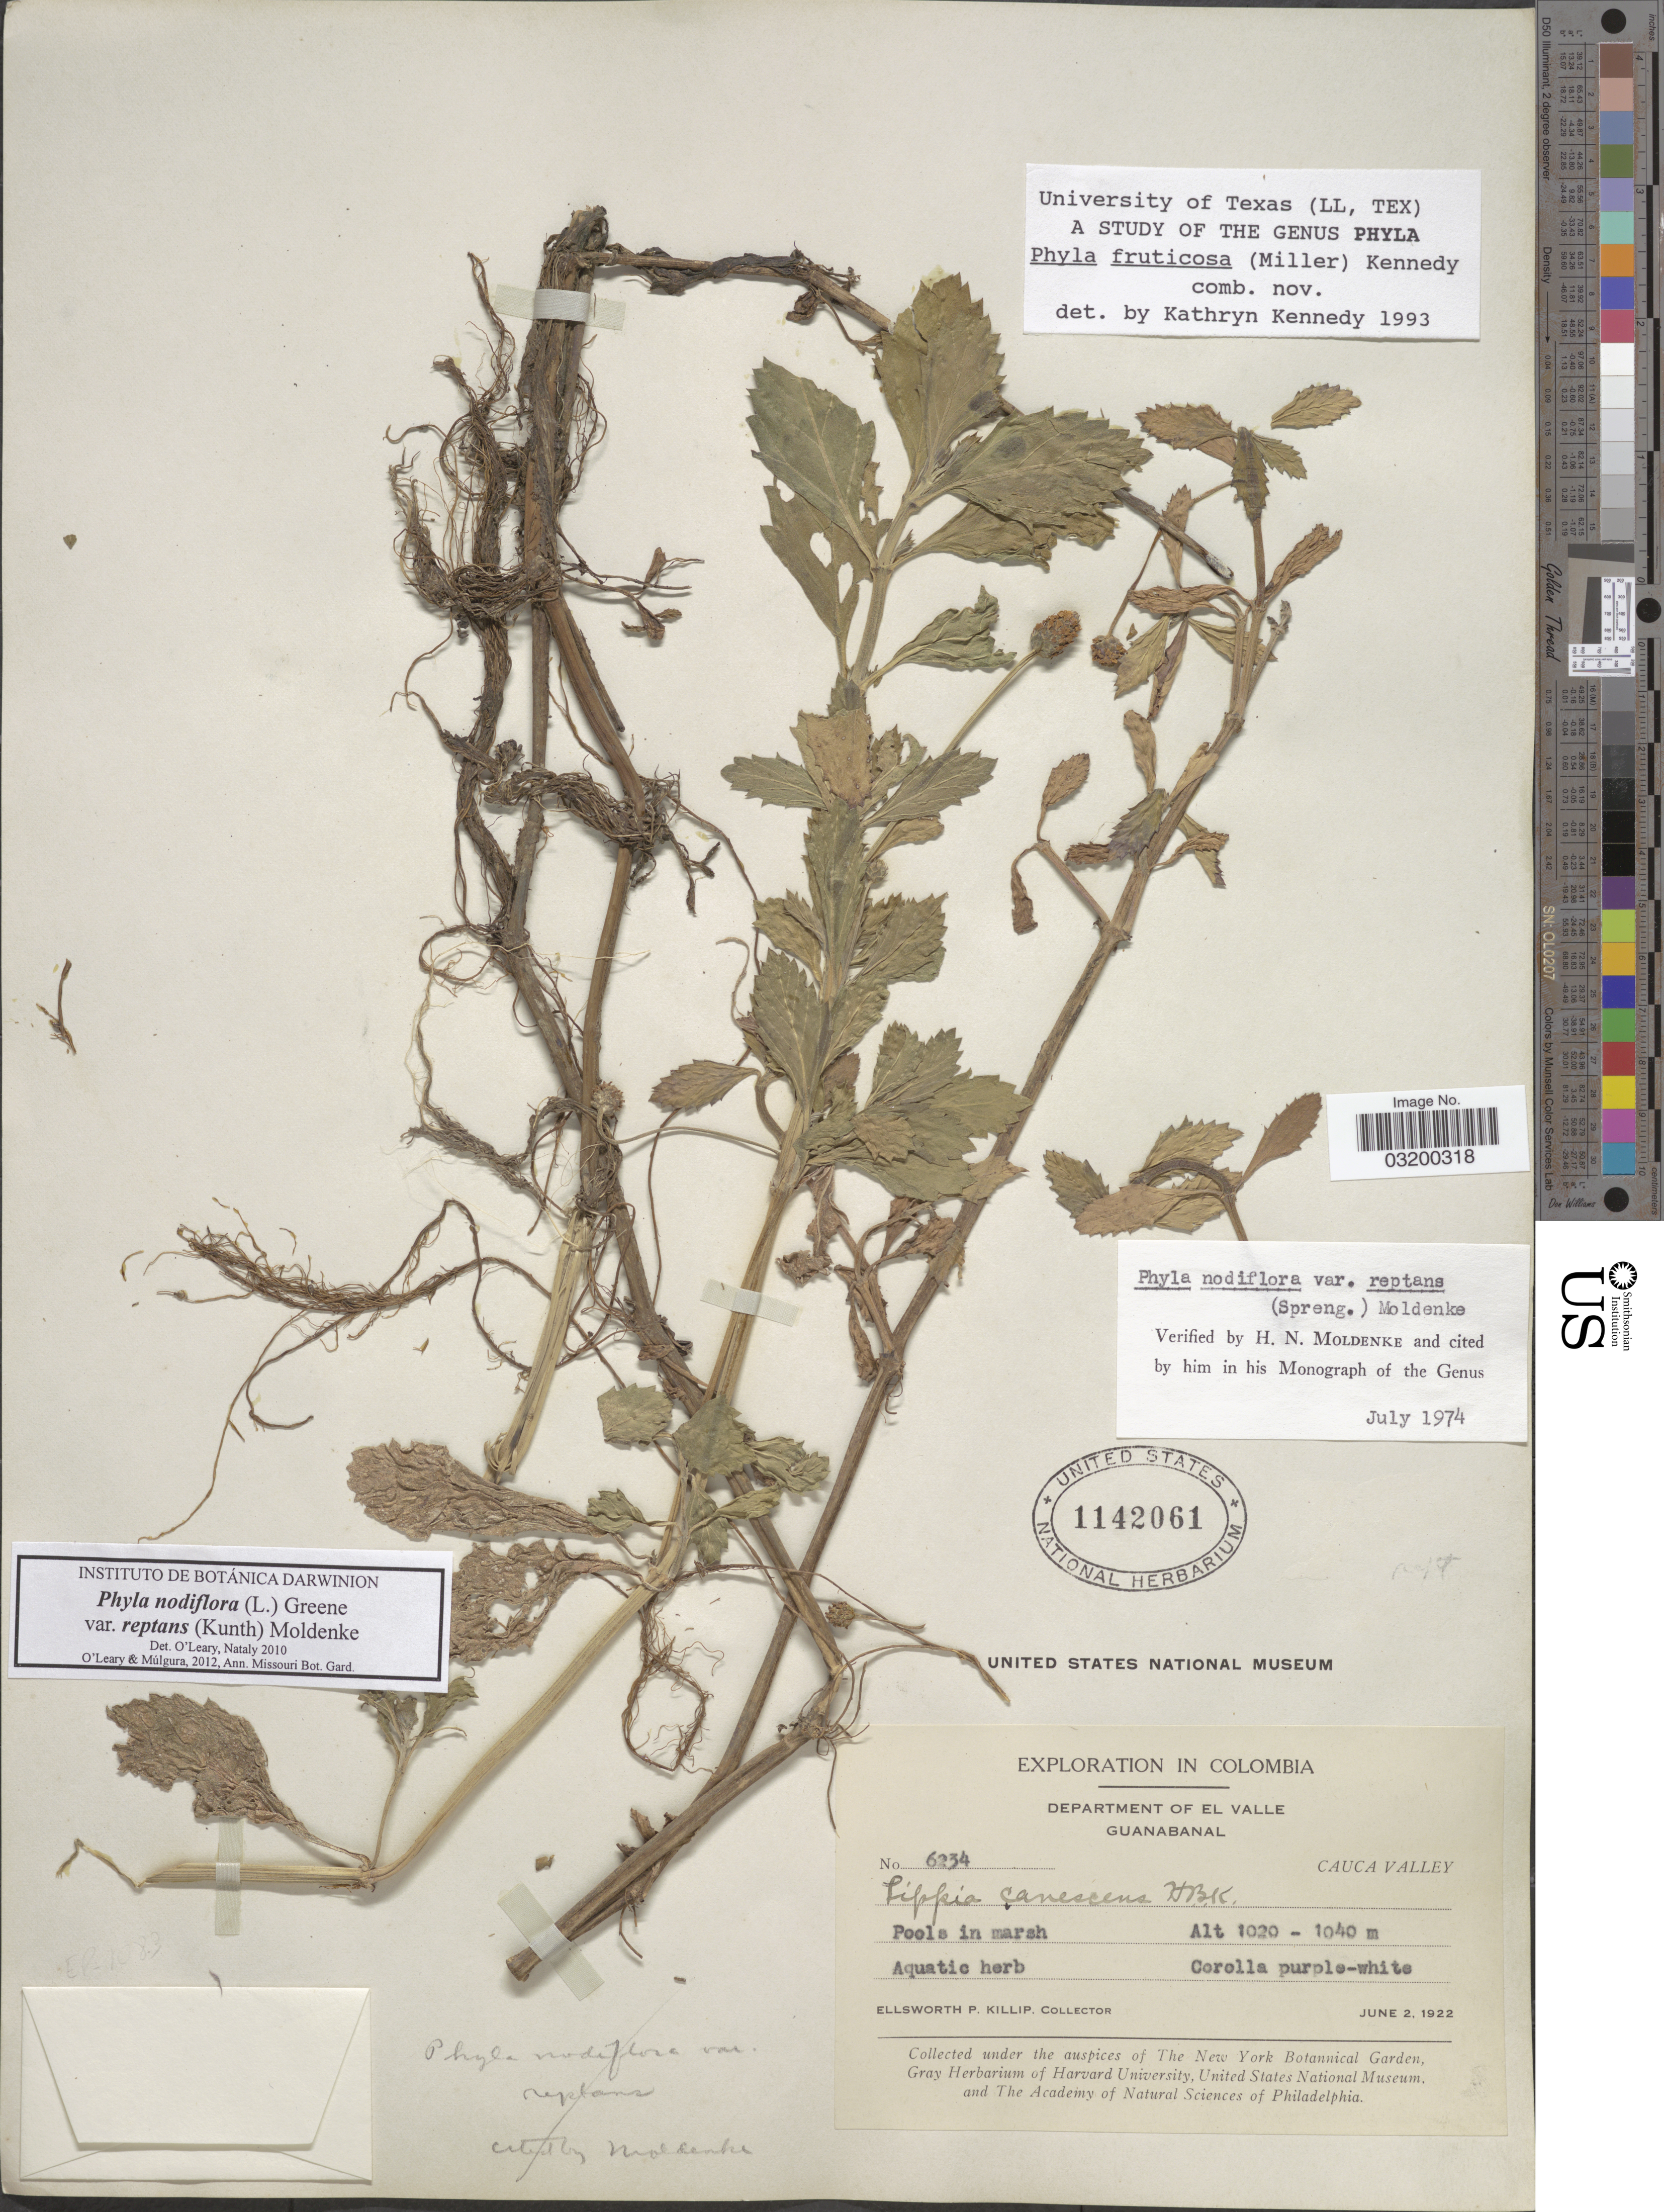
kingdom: Plantae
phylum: Tracheophyta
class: Magnoliopsida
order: Lamiales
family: Verbenaceae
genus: Phyla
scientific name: Phyla nodiflora var. reptans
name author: (Kunth) Moldenke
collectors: E. P. Killip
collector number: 6234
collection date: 1922-06-02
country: Colombia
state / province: Valle del Cauca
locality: Department of El Valle. Guanabanal. Cauca Valley.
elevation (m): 1020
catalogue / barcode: US 1142061